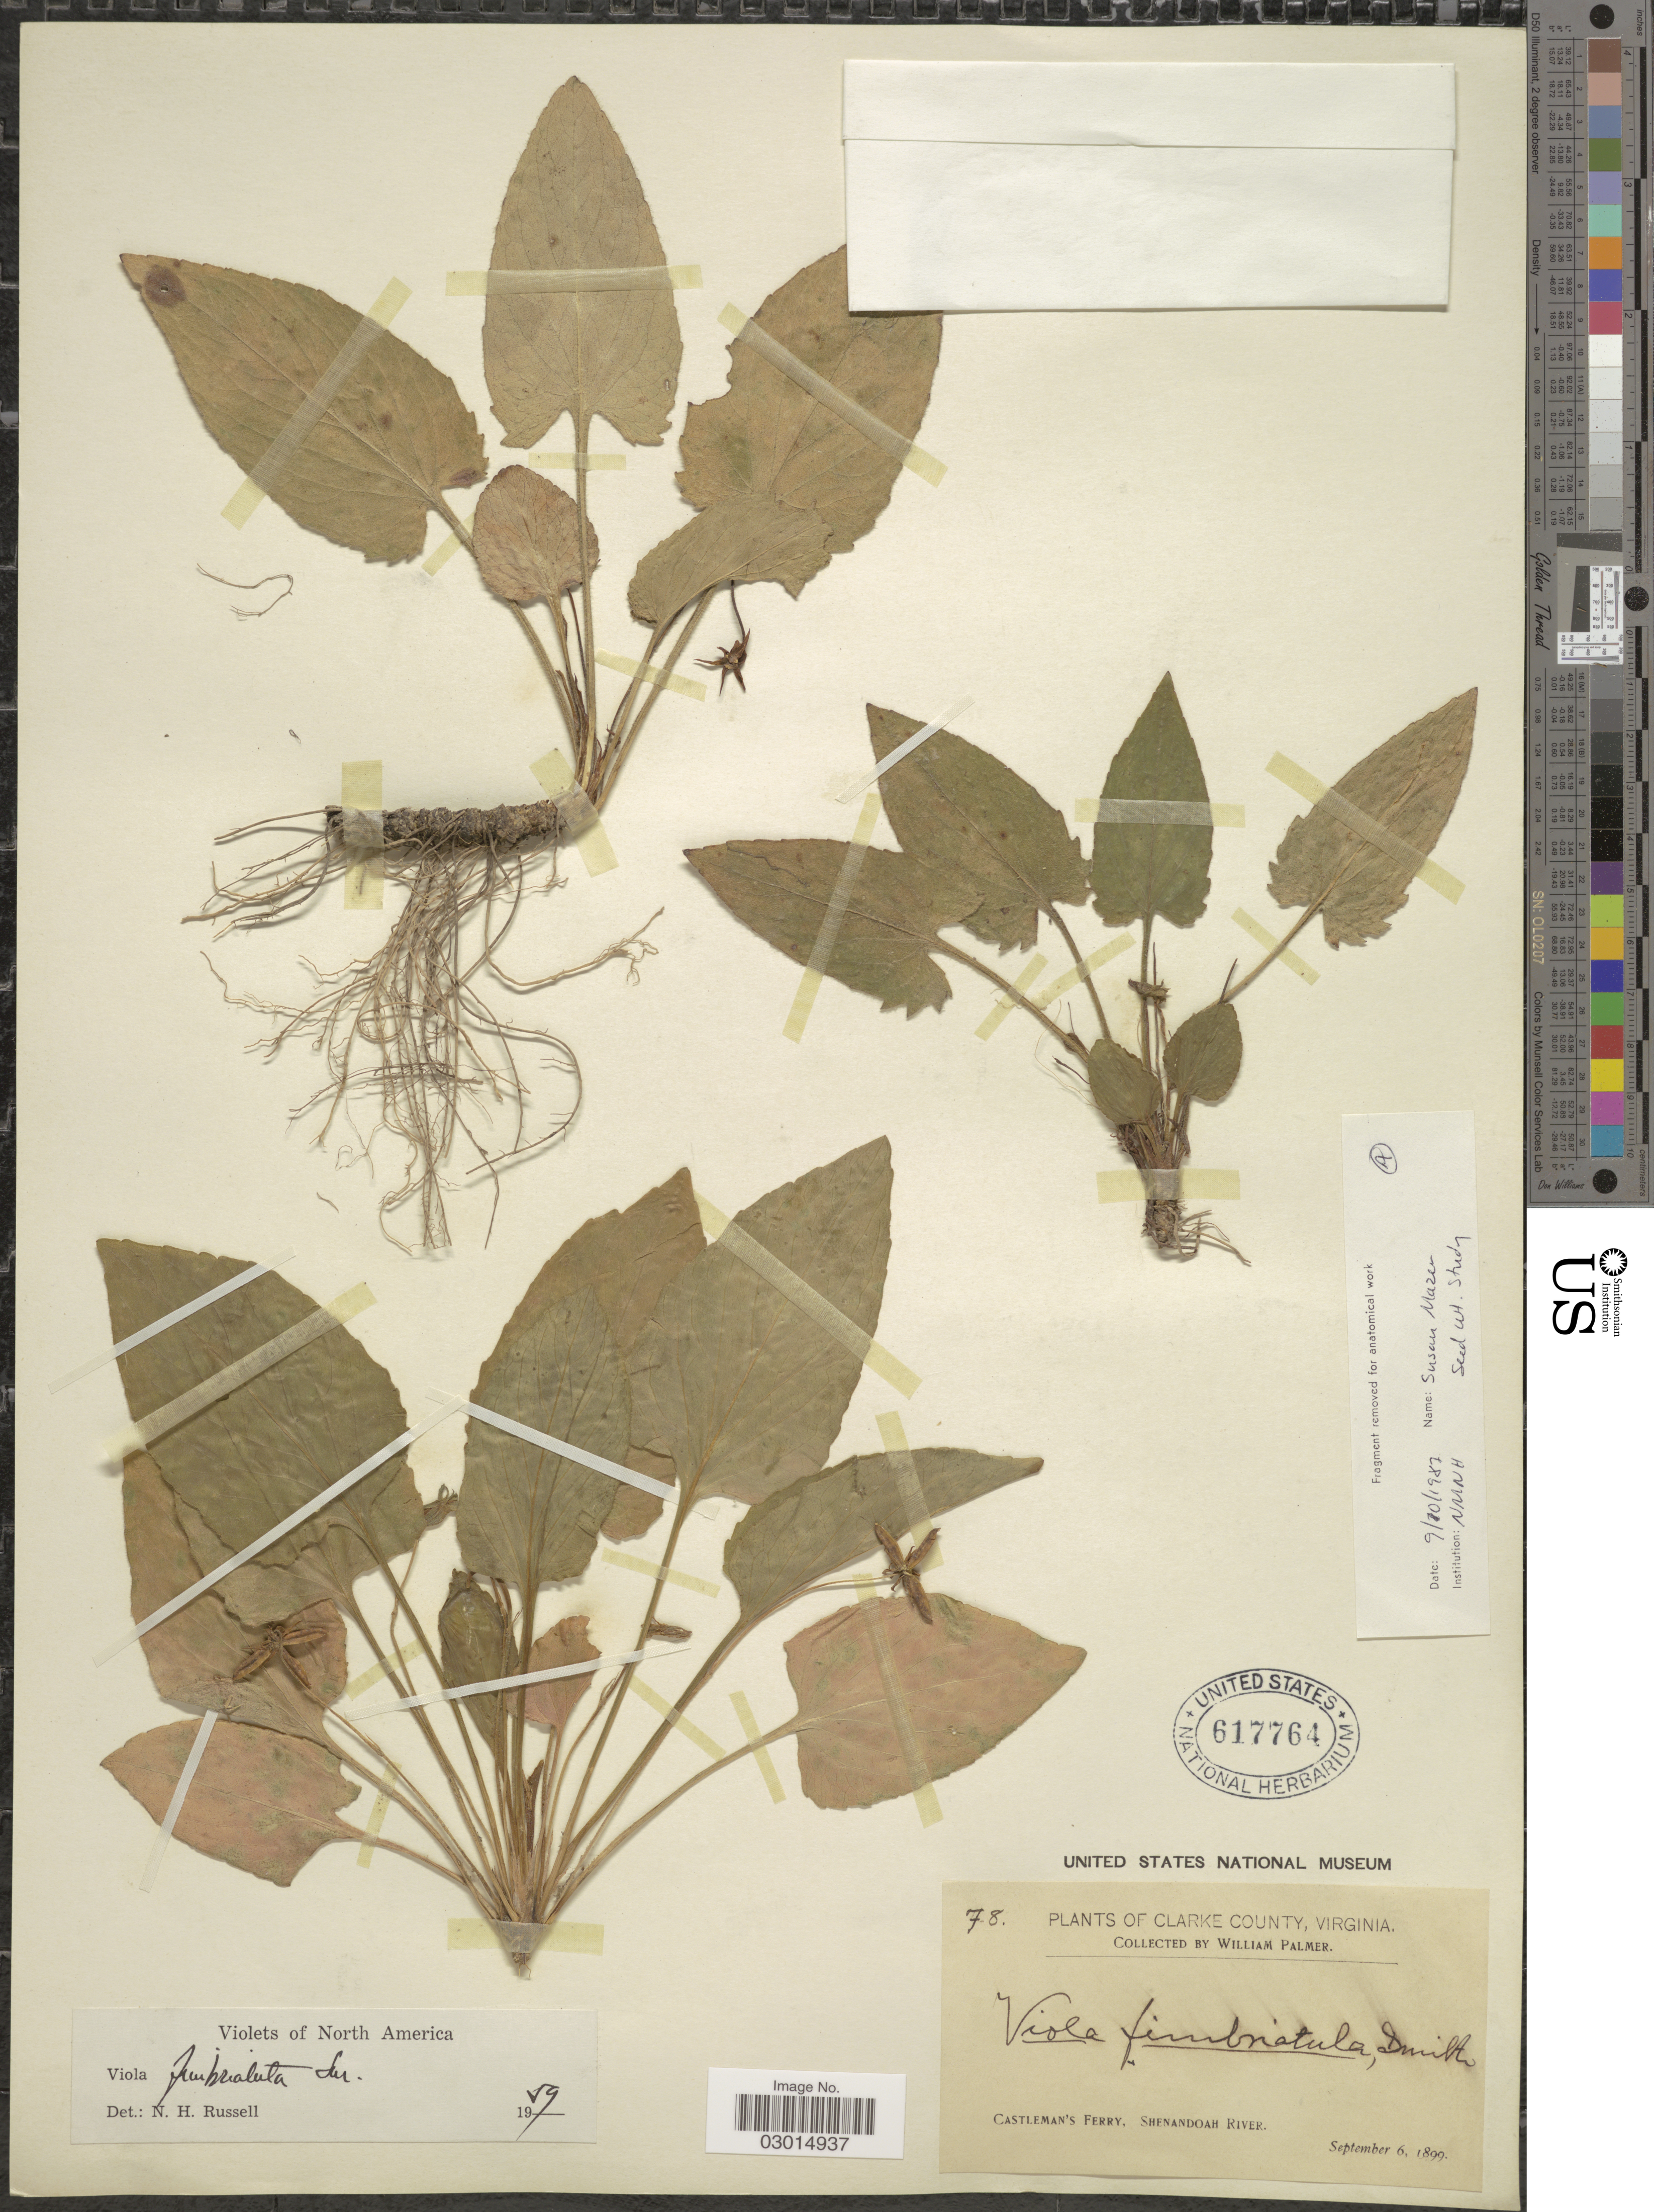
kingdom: Plantae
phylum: Tracheophyta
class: Magnoliopsida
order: Malpighiales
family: Violaceae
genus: Viola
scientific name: Viola fimbriatula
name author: Small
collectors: W. Palmer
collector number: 78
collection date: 1899-09-06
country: United States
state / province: Virginia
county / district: Clarke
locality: Clarke County. Castleman's Ferry, Shenandoah River.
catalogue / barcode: US 617764